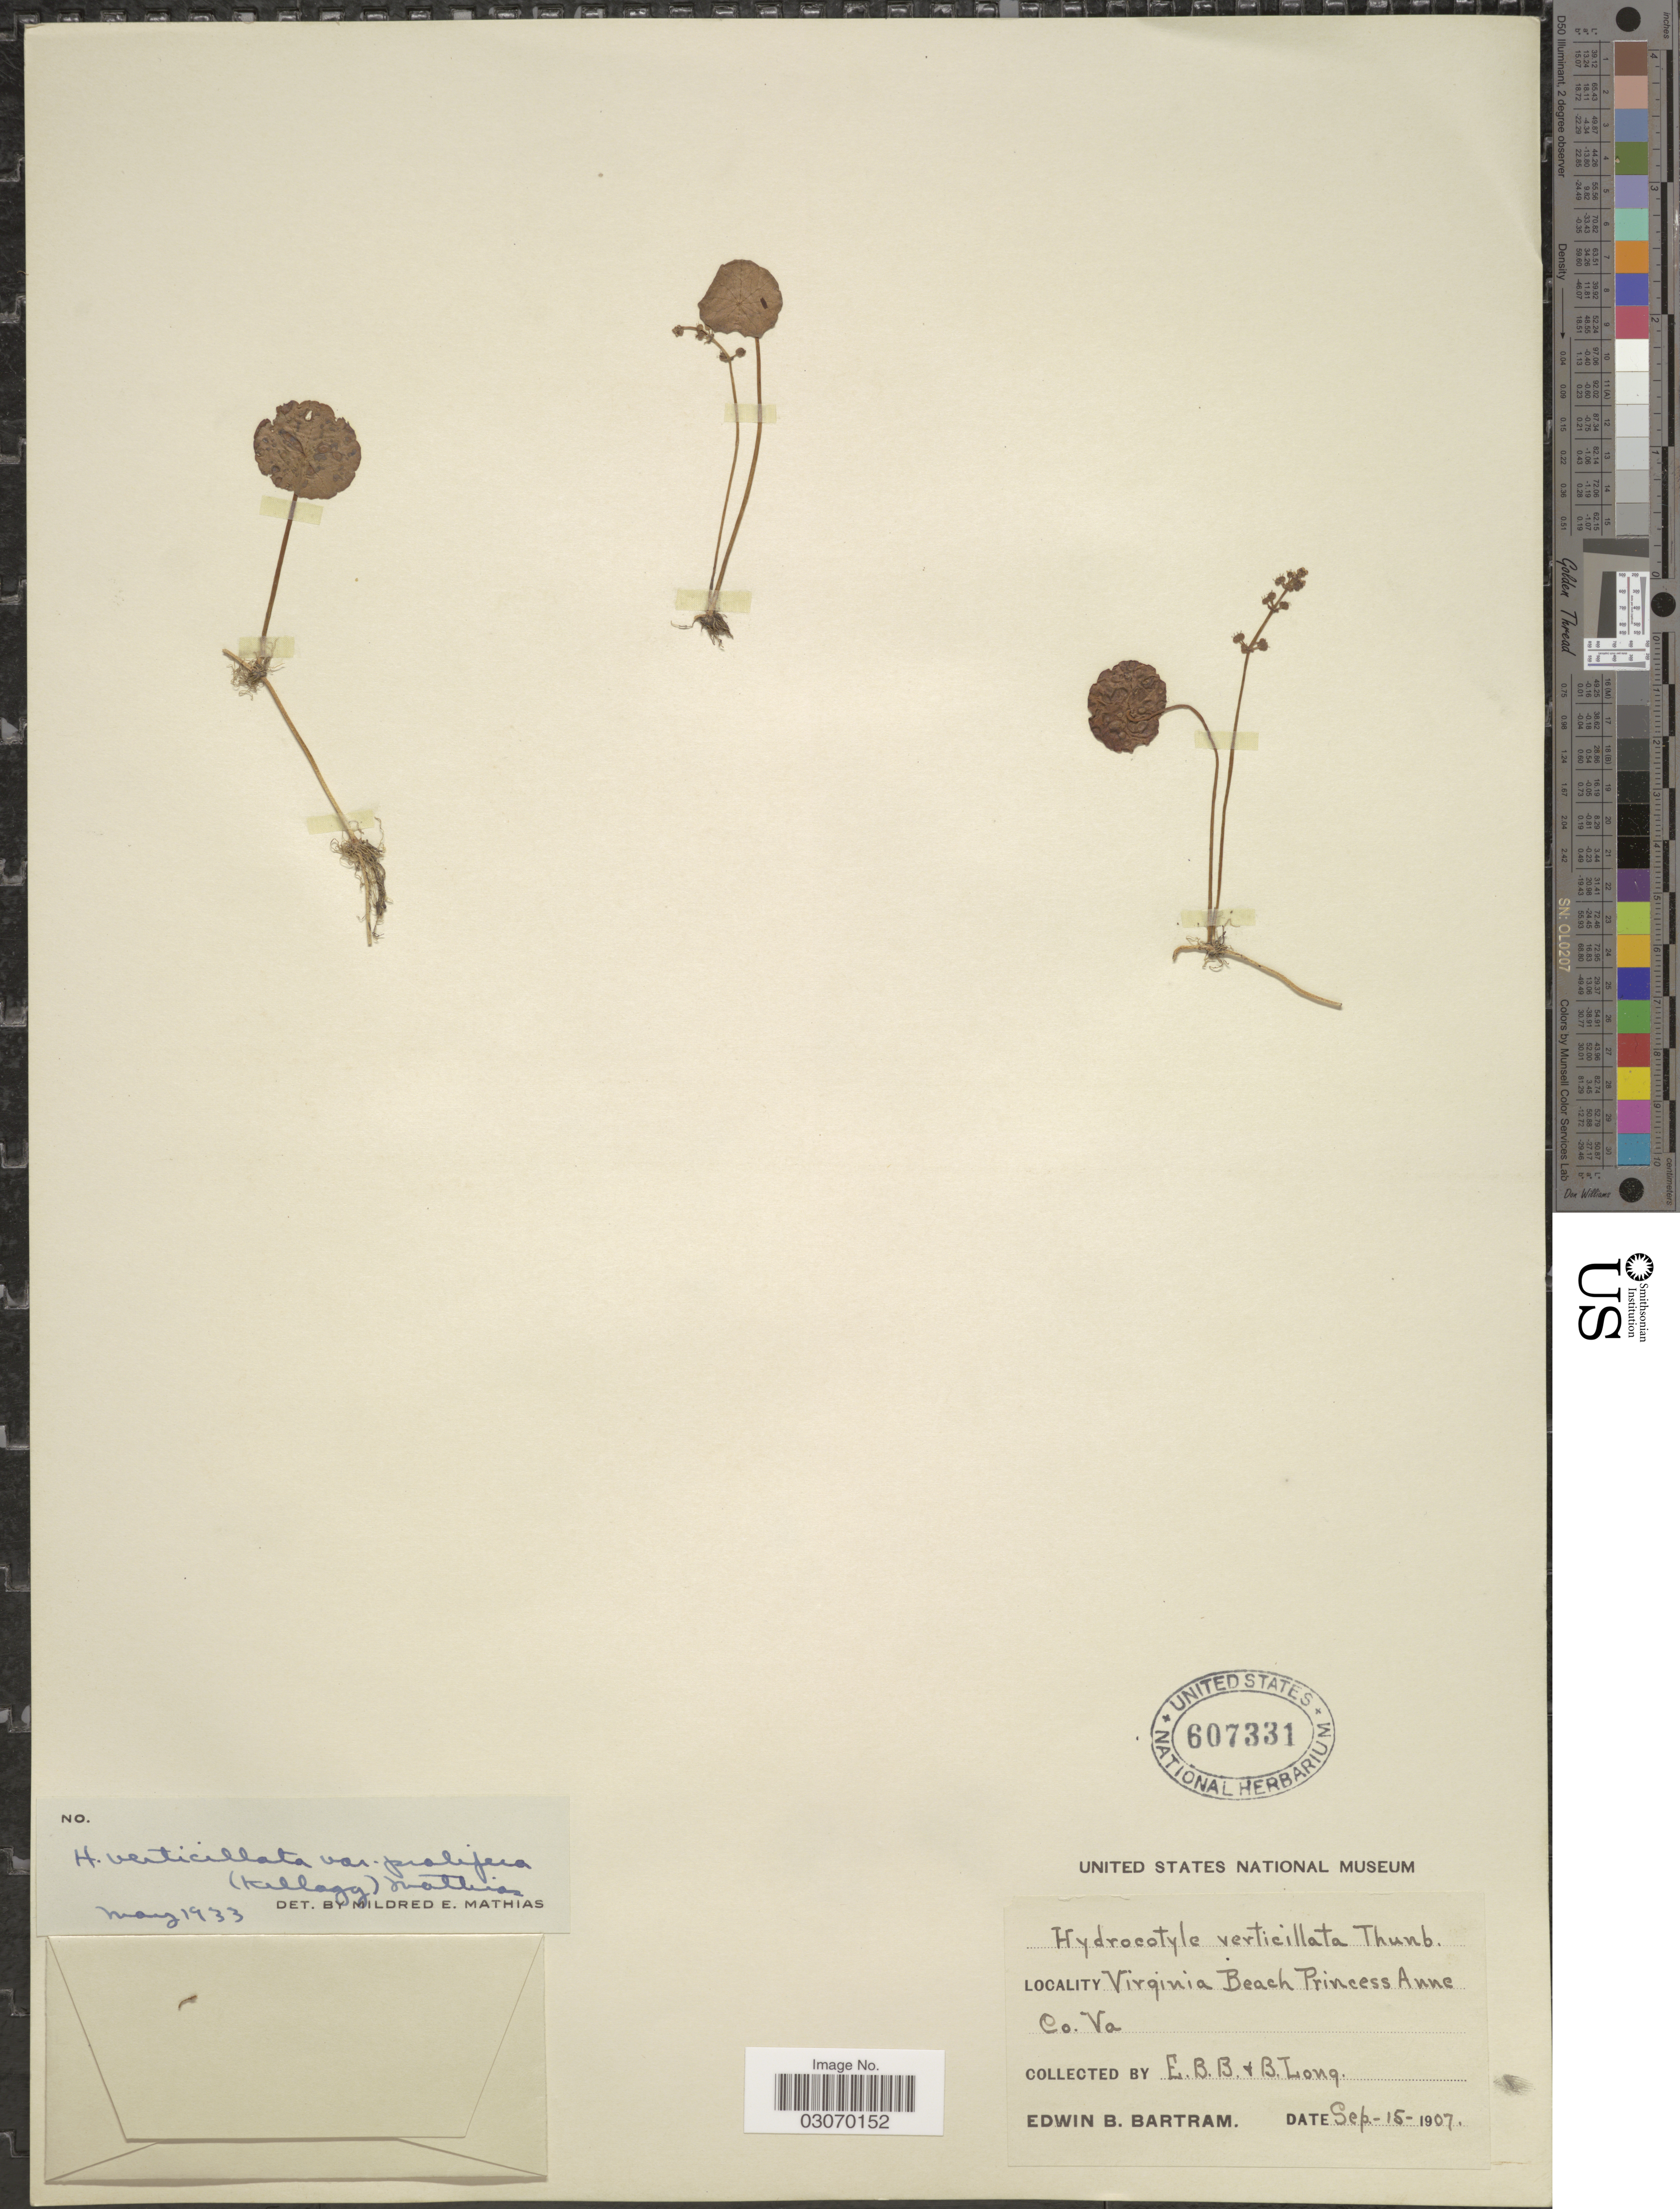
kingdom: Plantae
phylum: Tracheophyta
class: Magnoliopsida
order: Apiales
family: Araliaceae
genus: Hydrocotyle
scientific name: Hydrocotyle verticillata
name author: Thunb.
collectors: E. B. Bartram & B. Long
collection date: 1907-09-15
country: United States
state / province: Virginia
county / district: City of Virginia Beach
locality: Virginia Beach Princess Anne Co.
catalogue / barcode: US 607331